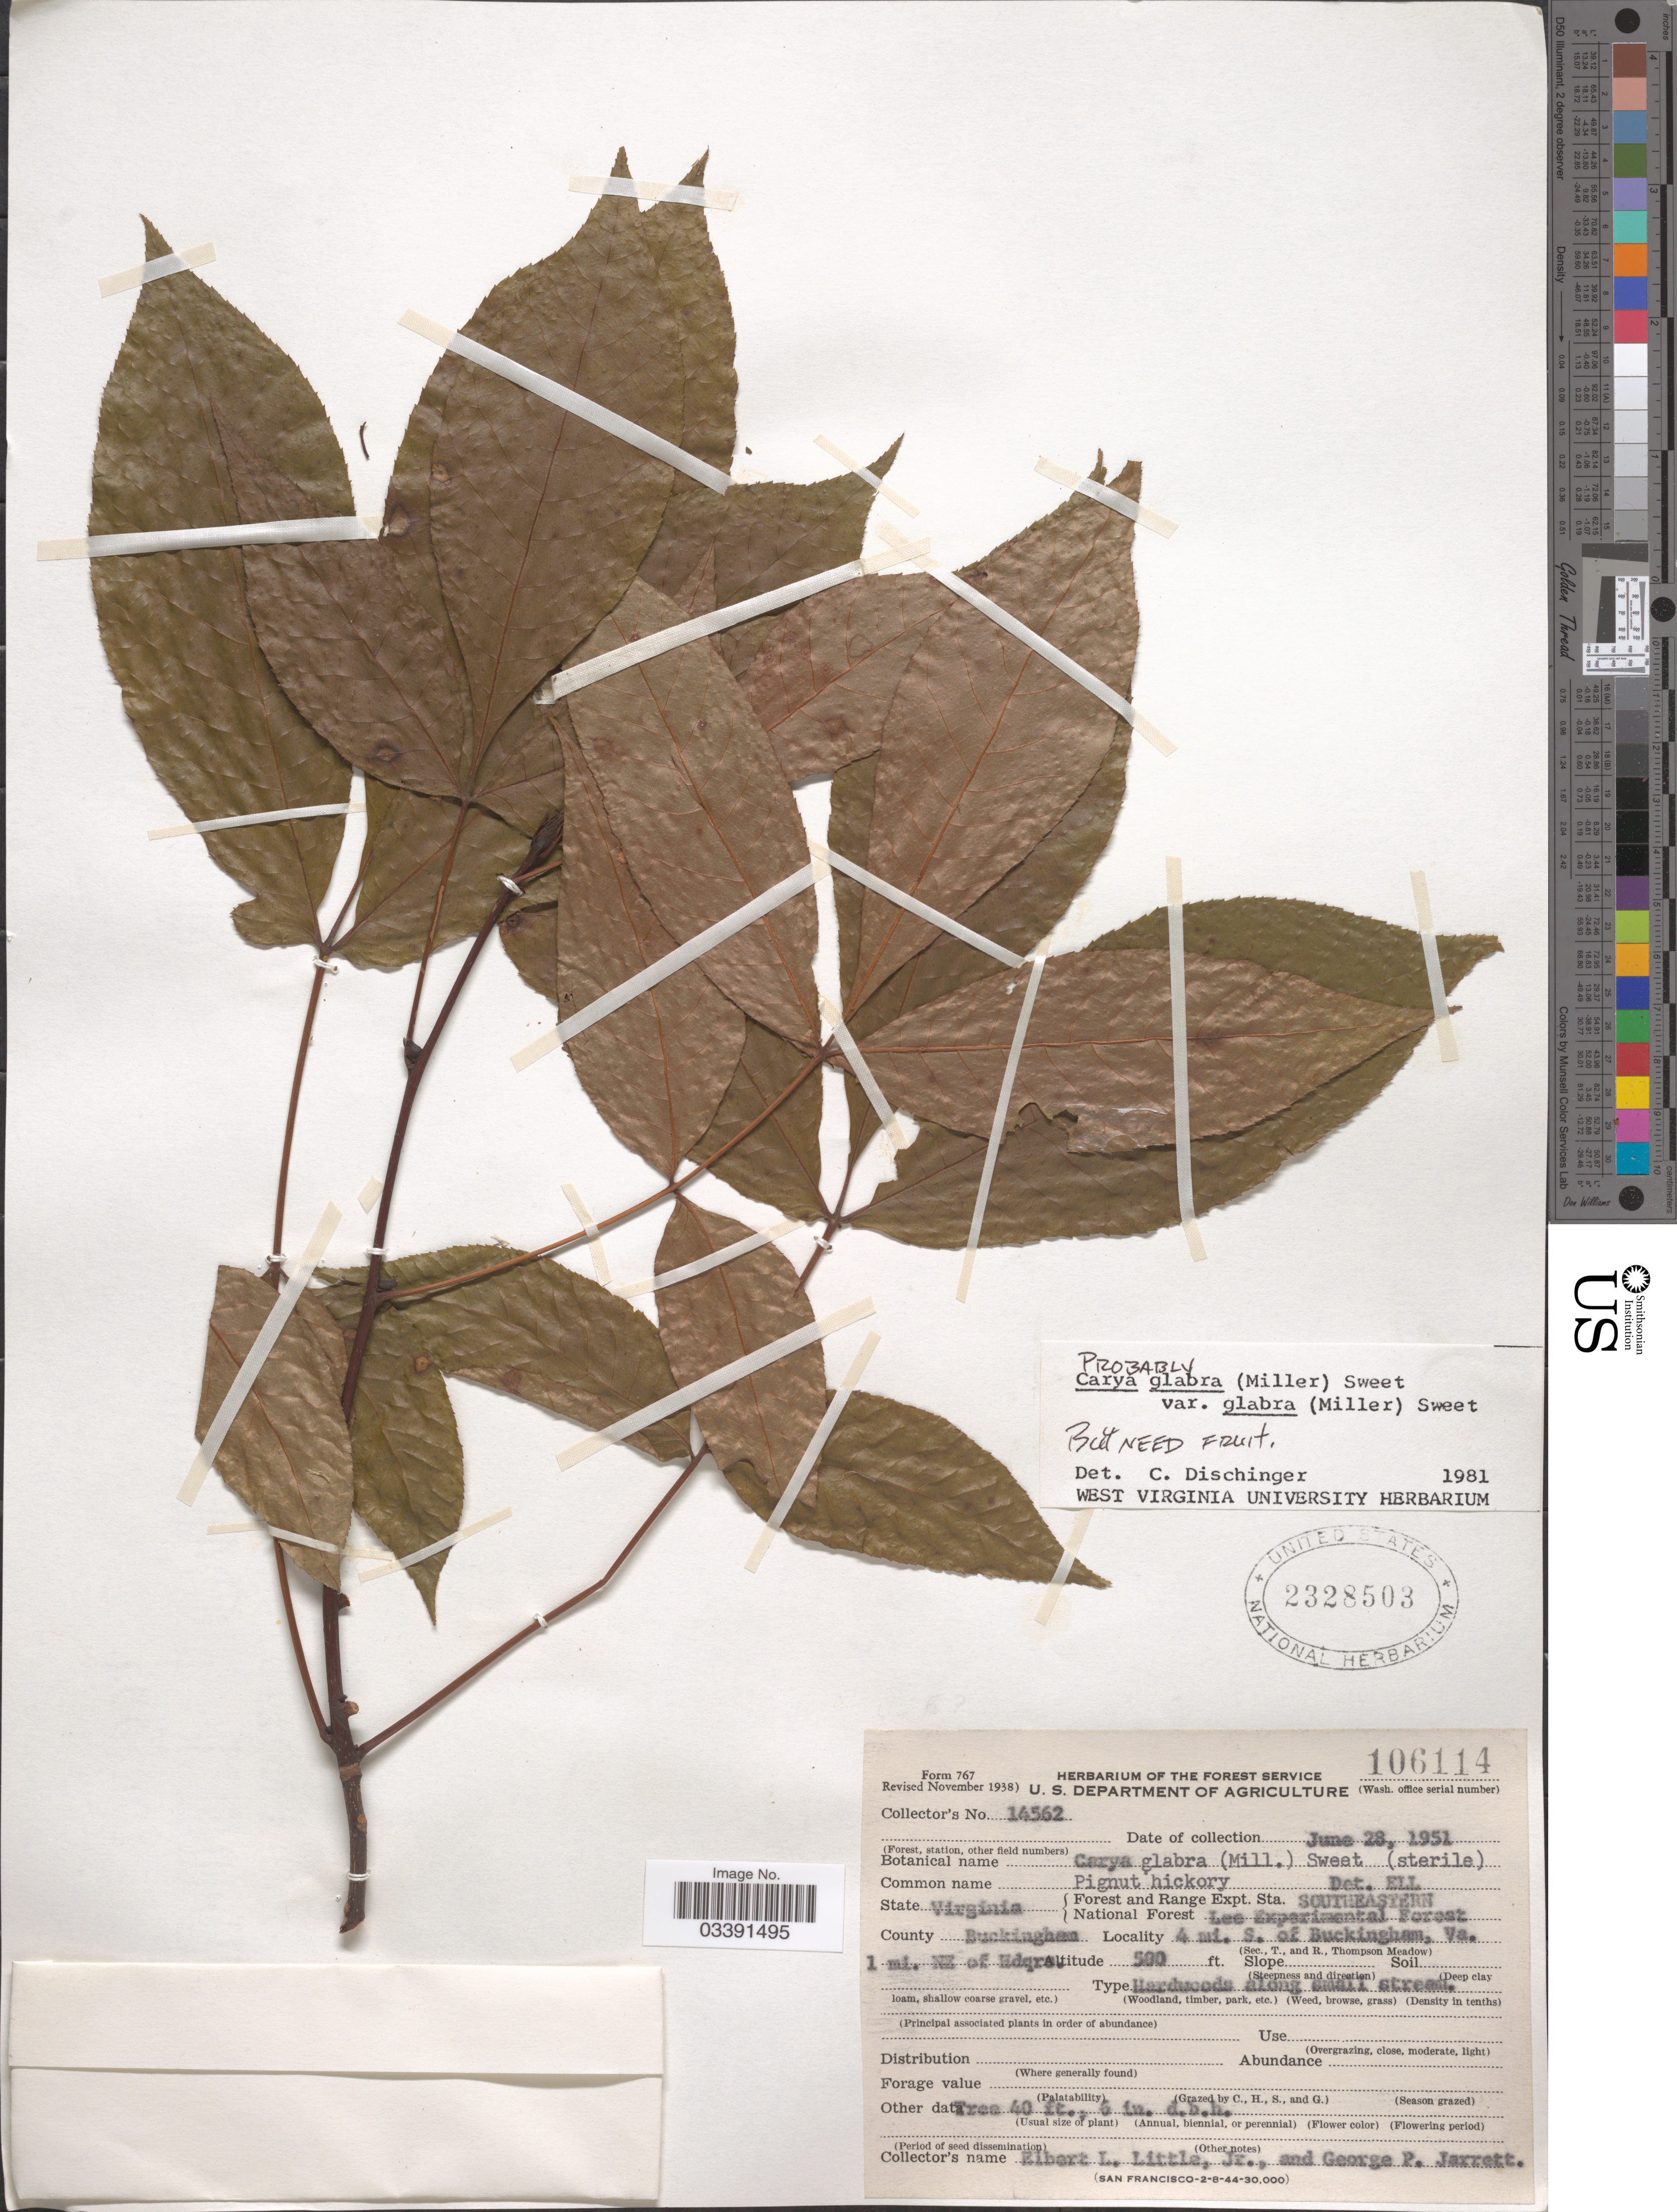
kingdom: Plantae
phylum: Tracheophyta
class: Magnoliopsida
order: Fagales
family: Juglandaceae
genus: Carya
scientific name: Carya glabra var. glabra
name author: (Mill.) Sweet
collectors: E. L. Little & G. Jarrett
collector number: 14562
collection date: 1951-06-28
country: United States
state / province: Virginia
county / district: Buckingham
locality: Forest and Range Expt. Sta. Southeastern. National Forest Lee Experimental Forest. County Buckingham. 4 mi. S. of Buckingham. 1 mi. NE of Hdqrs.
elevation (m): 152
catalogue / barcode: US 2328503